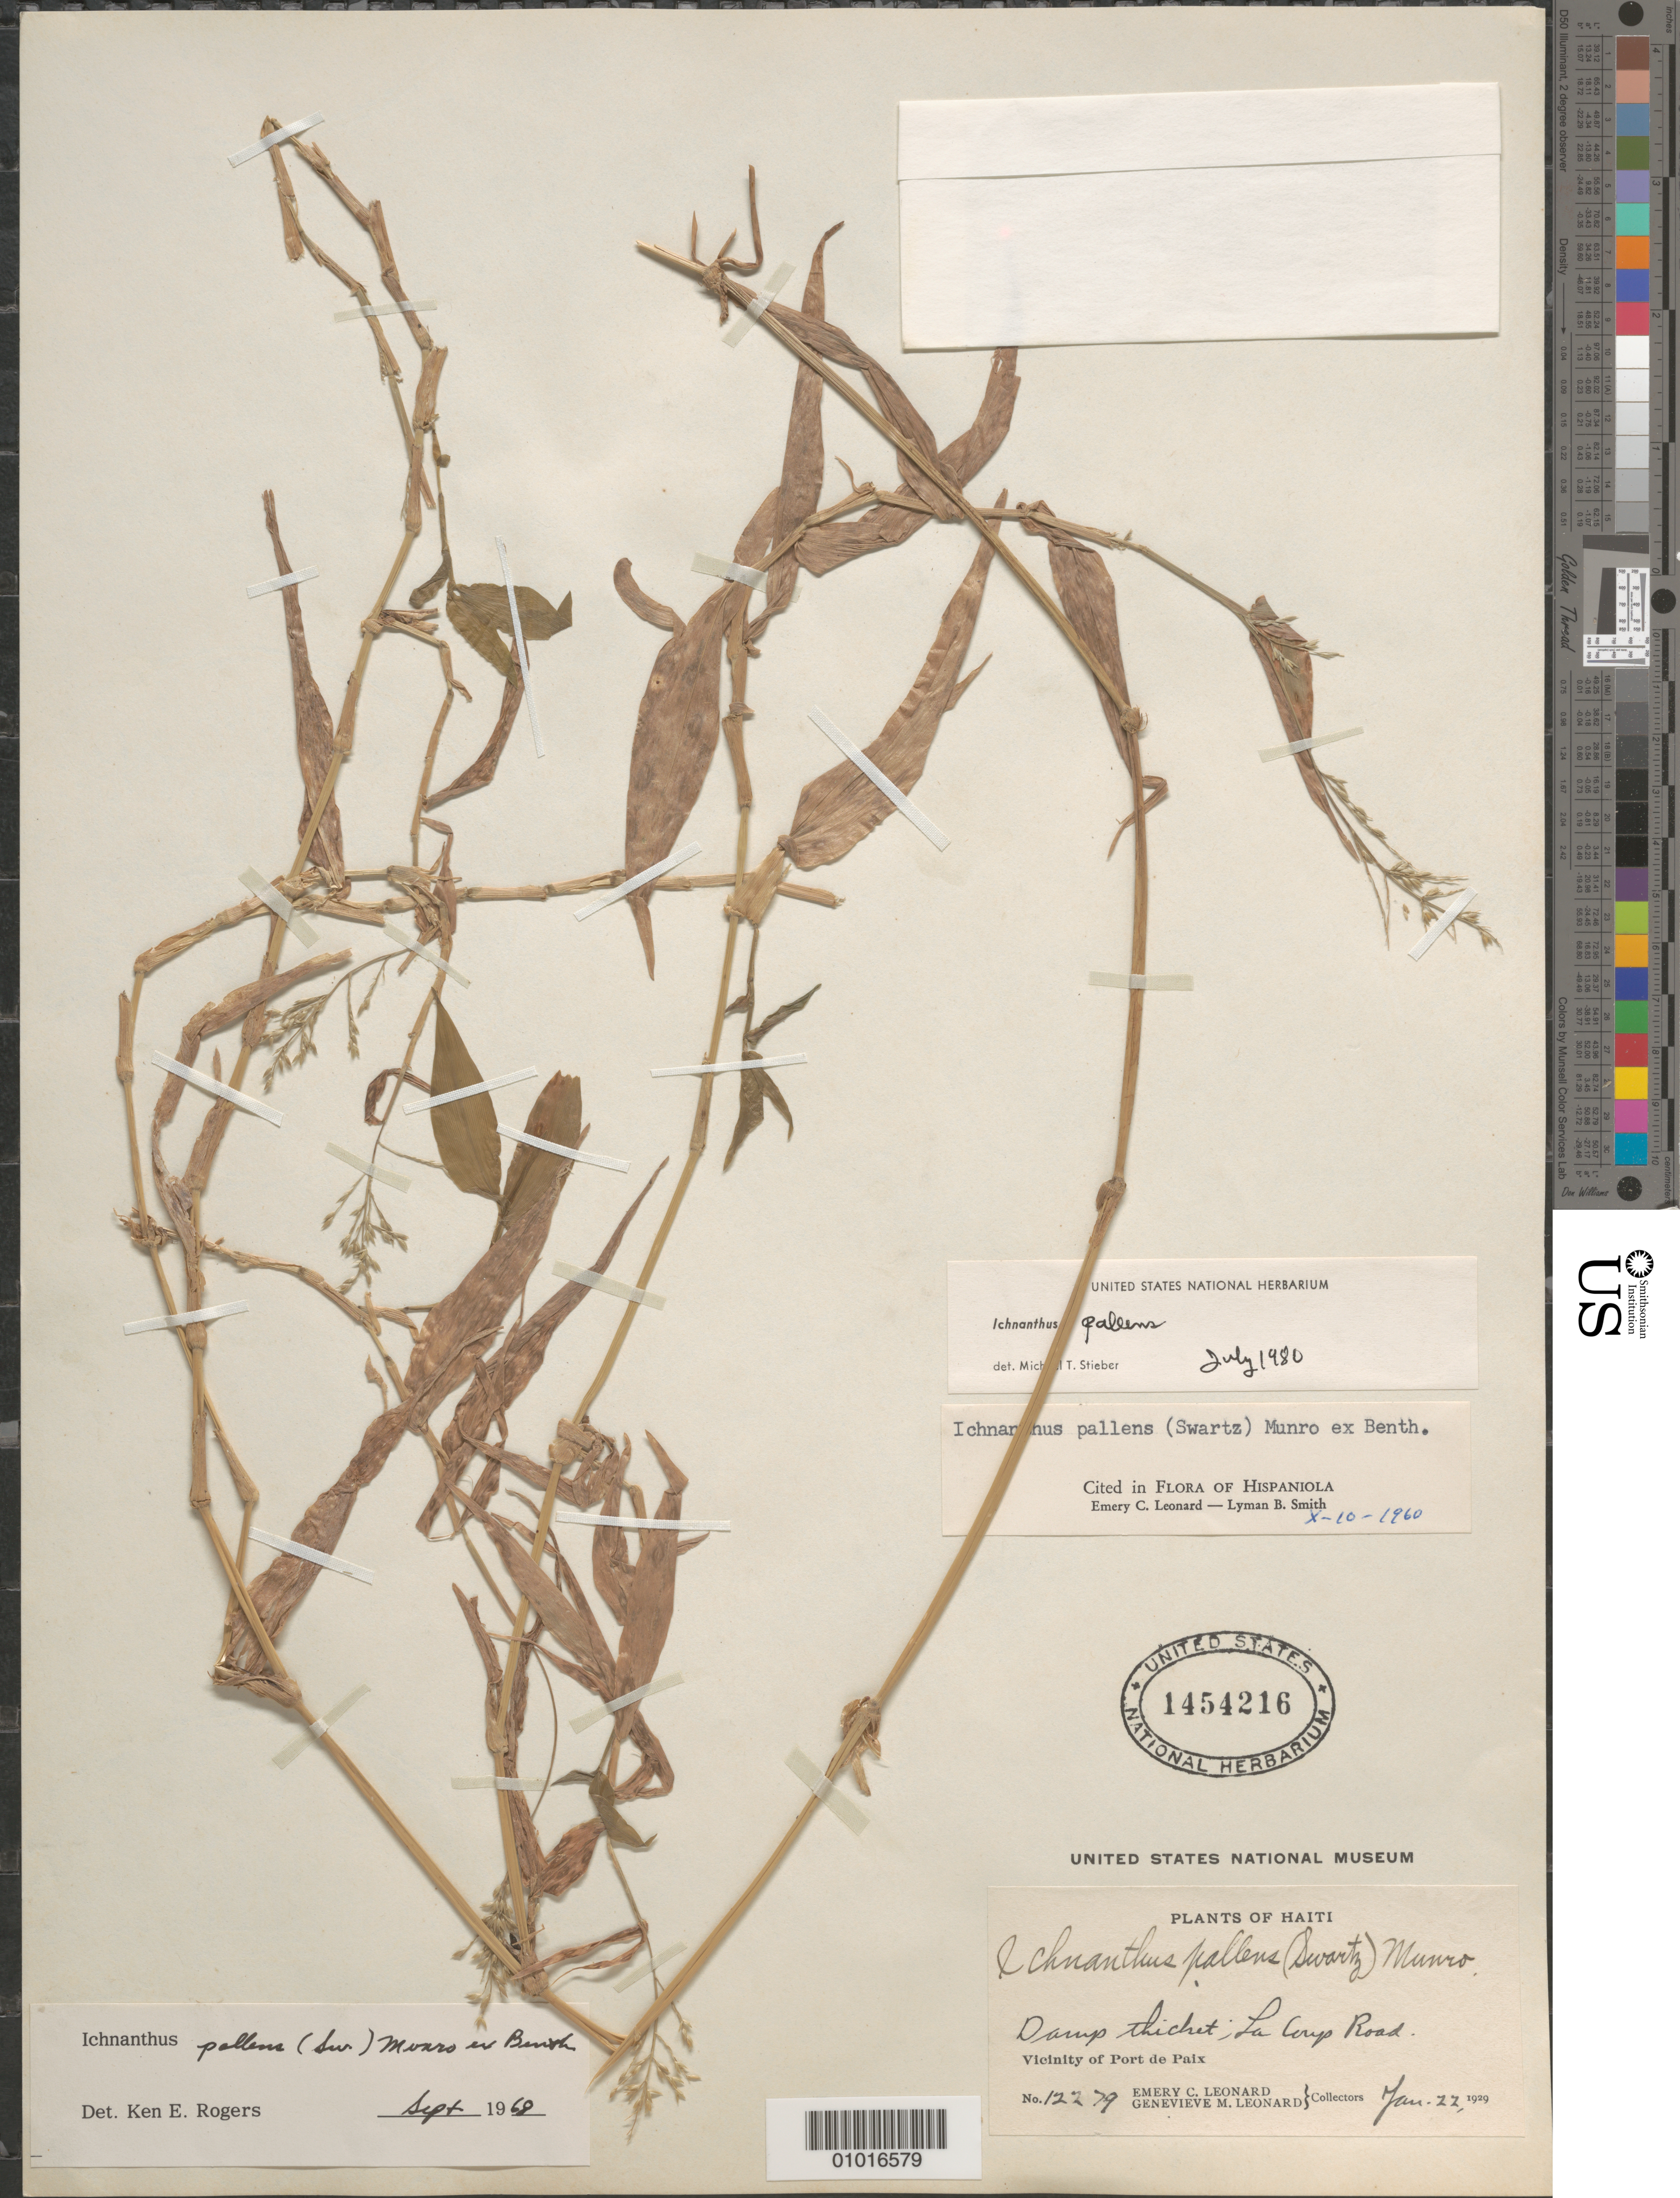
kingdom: Plantae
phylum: Tracheophyta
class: Liliopsida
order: Poales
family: Poaceae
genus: Ichnanthus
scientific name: Ichnanthus pallens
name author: (Sw.) Munro ex Benth.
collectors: E. C. Leonard & G. M. Leonard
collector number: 12279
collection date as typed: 22 Jan 1929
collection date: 1929-01-22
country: Haiti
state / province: Nord-Óuest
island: Hispaniola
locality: Vicinity of Port de Paix, La Coup Road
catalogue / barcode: US 1454216